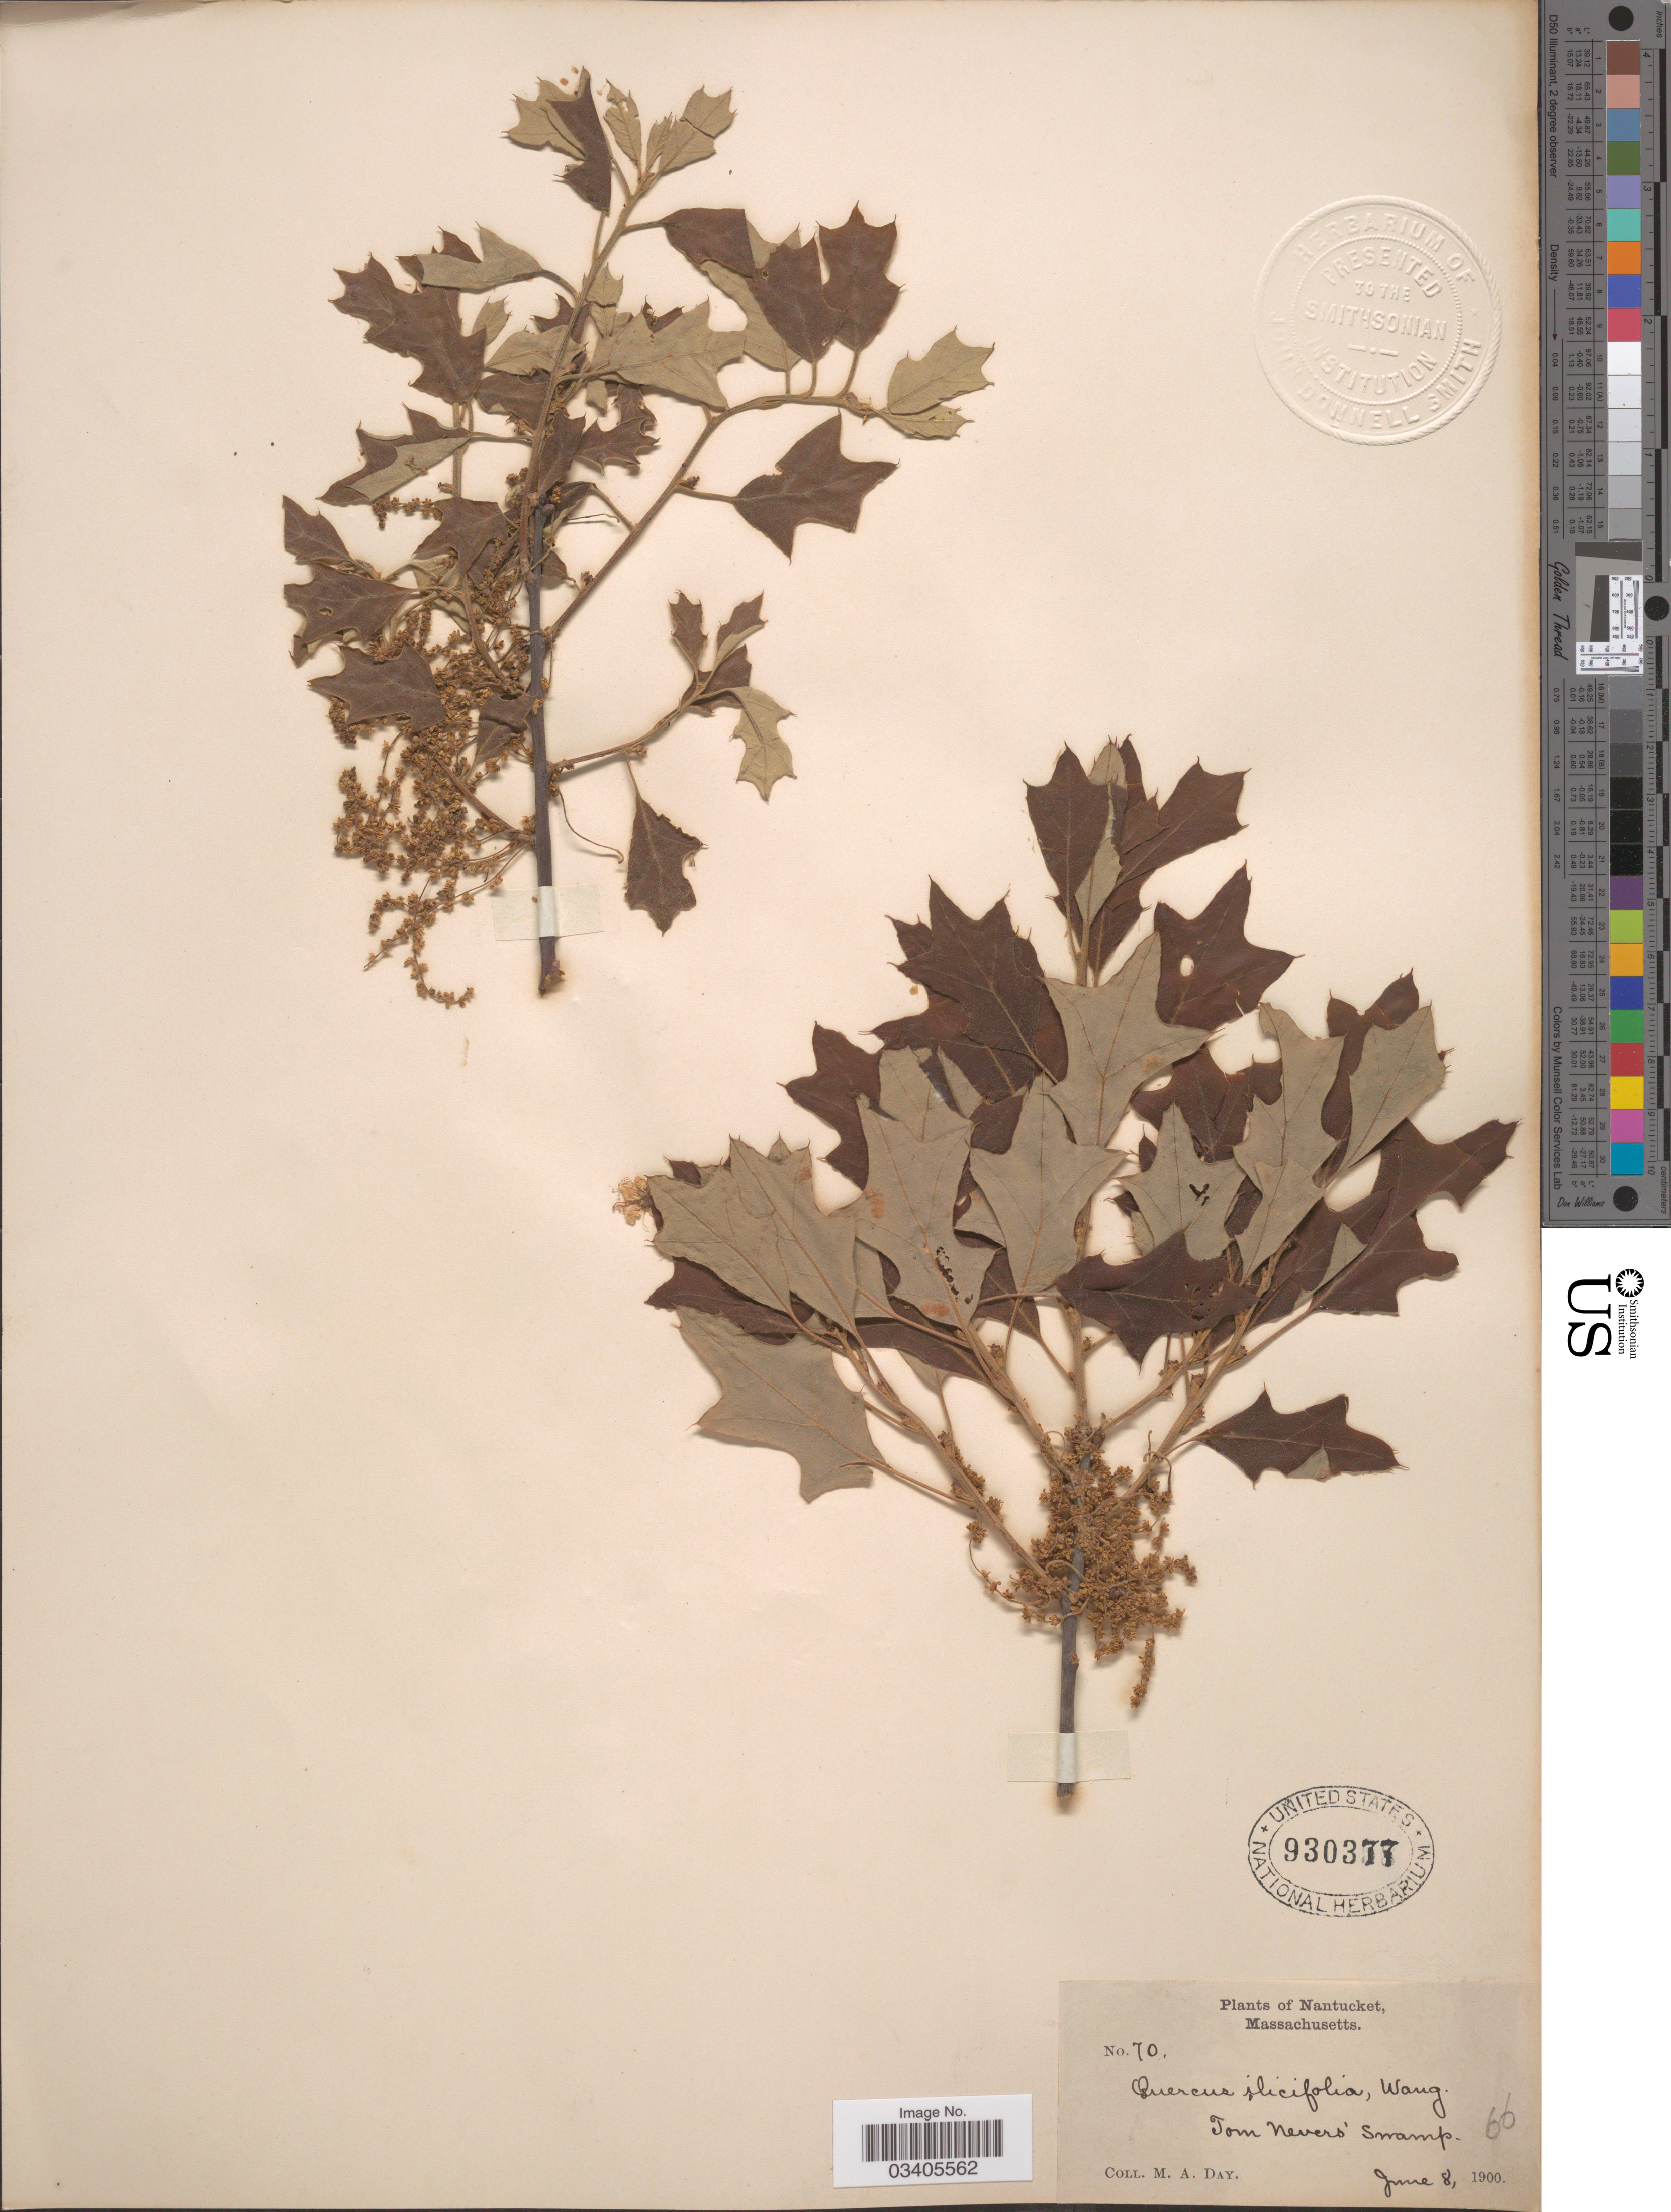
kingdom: Plantae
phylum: Tracheophyta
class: Magnoliopsida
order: Fagales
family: Fagaceae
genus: Quercus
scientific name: Quercus ilicifolia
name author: Wangenh.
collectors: M. Day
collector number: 70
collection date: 1900-06-08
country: United States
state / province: Massachusetts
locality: Nantucket. Tom Never's Swamp.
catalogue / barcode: US 930377